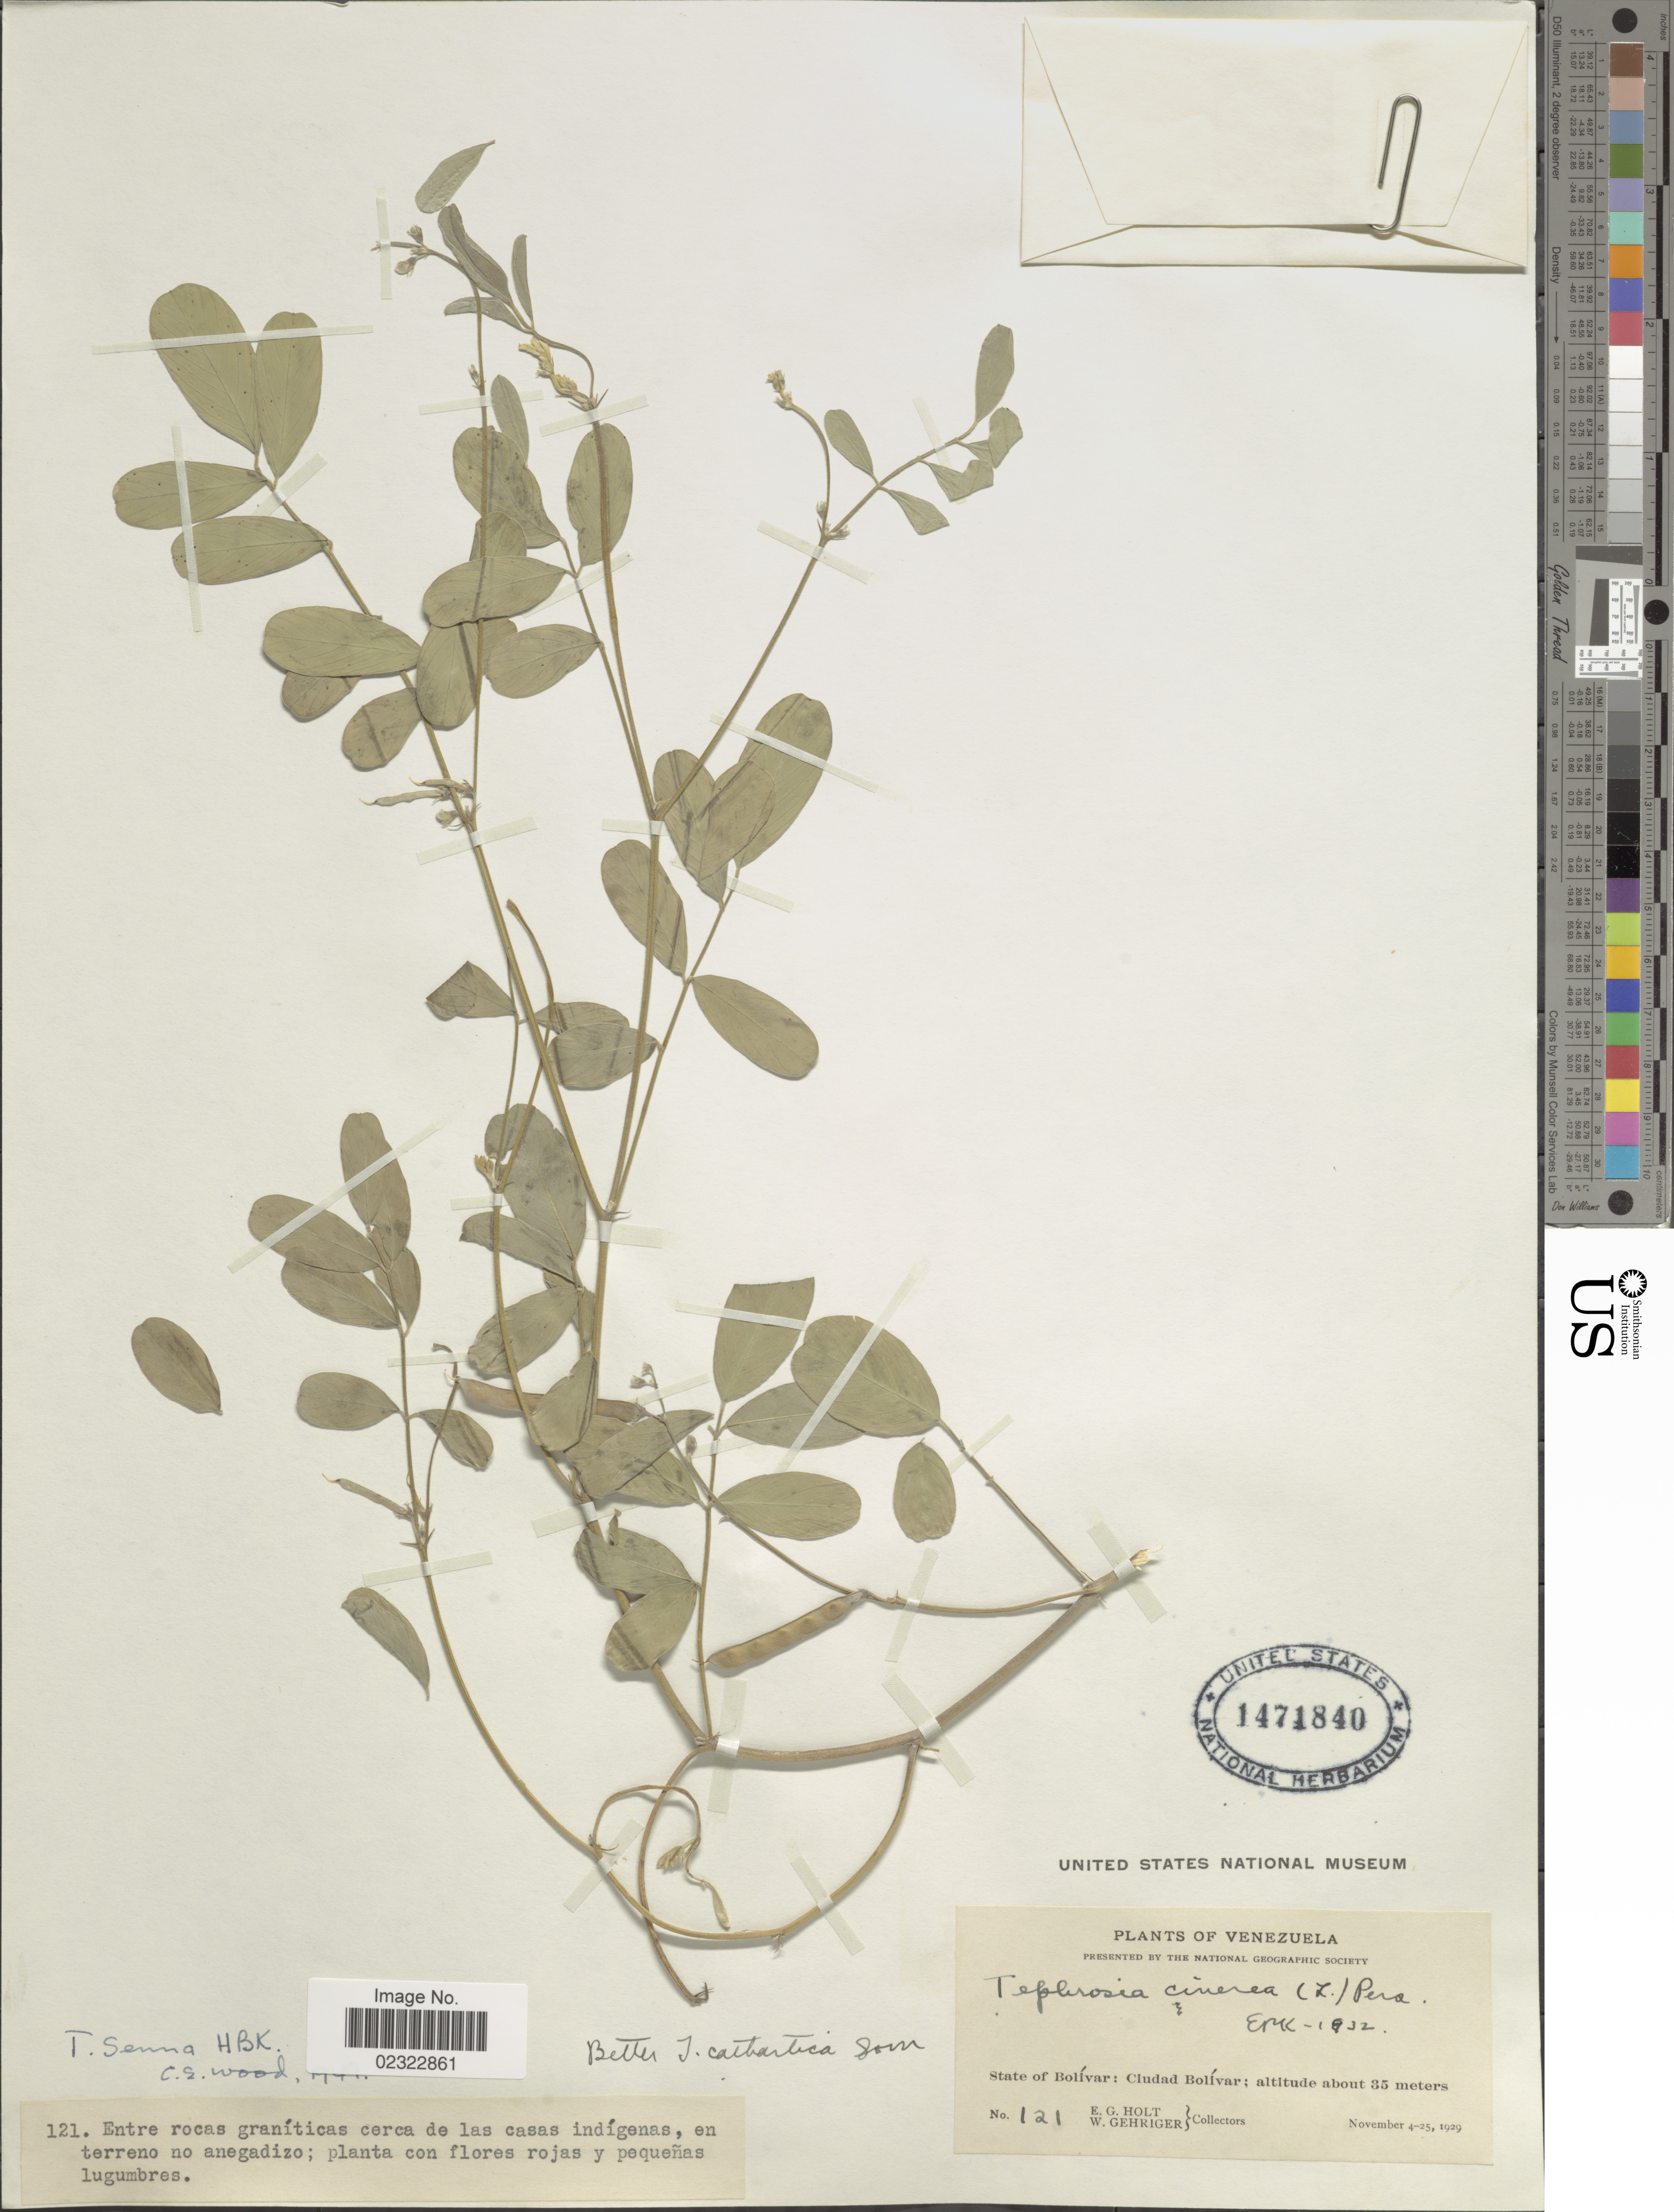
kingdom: Plantae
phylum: Tracheophyta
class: Magnoliopsida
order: Fabales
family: Fabaceae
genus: Tephrosia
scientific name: Tephrosia senna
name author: Kunth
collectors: E. G. Holt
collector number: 121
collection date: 1929-11-04/1929-11-25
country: Venezuela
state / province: Bolivar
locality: State of Bolivar: Ciudad Bolivar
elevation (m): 35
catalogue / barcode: US 1471840